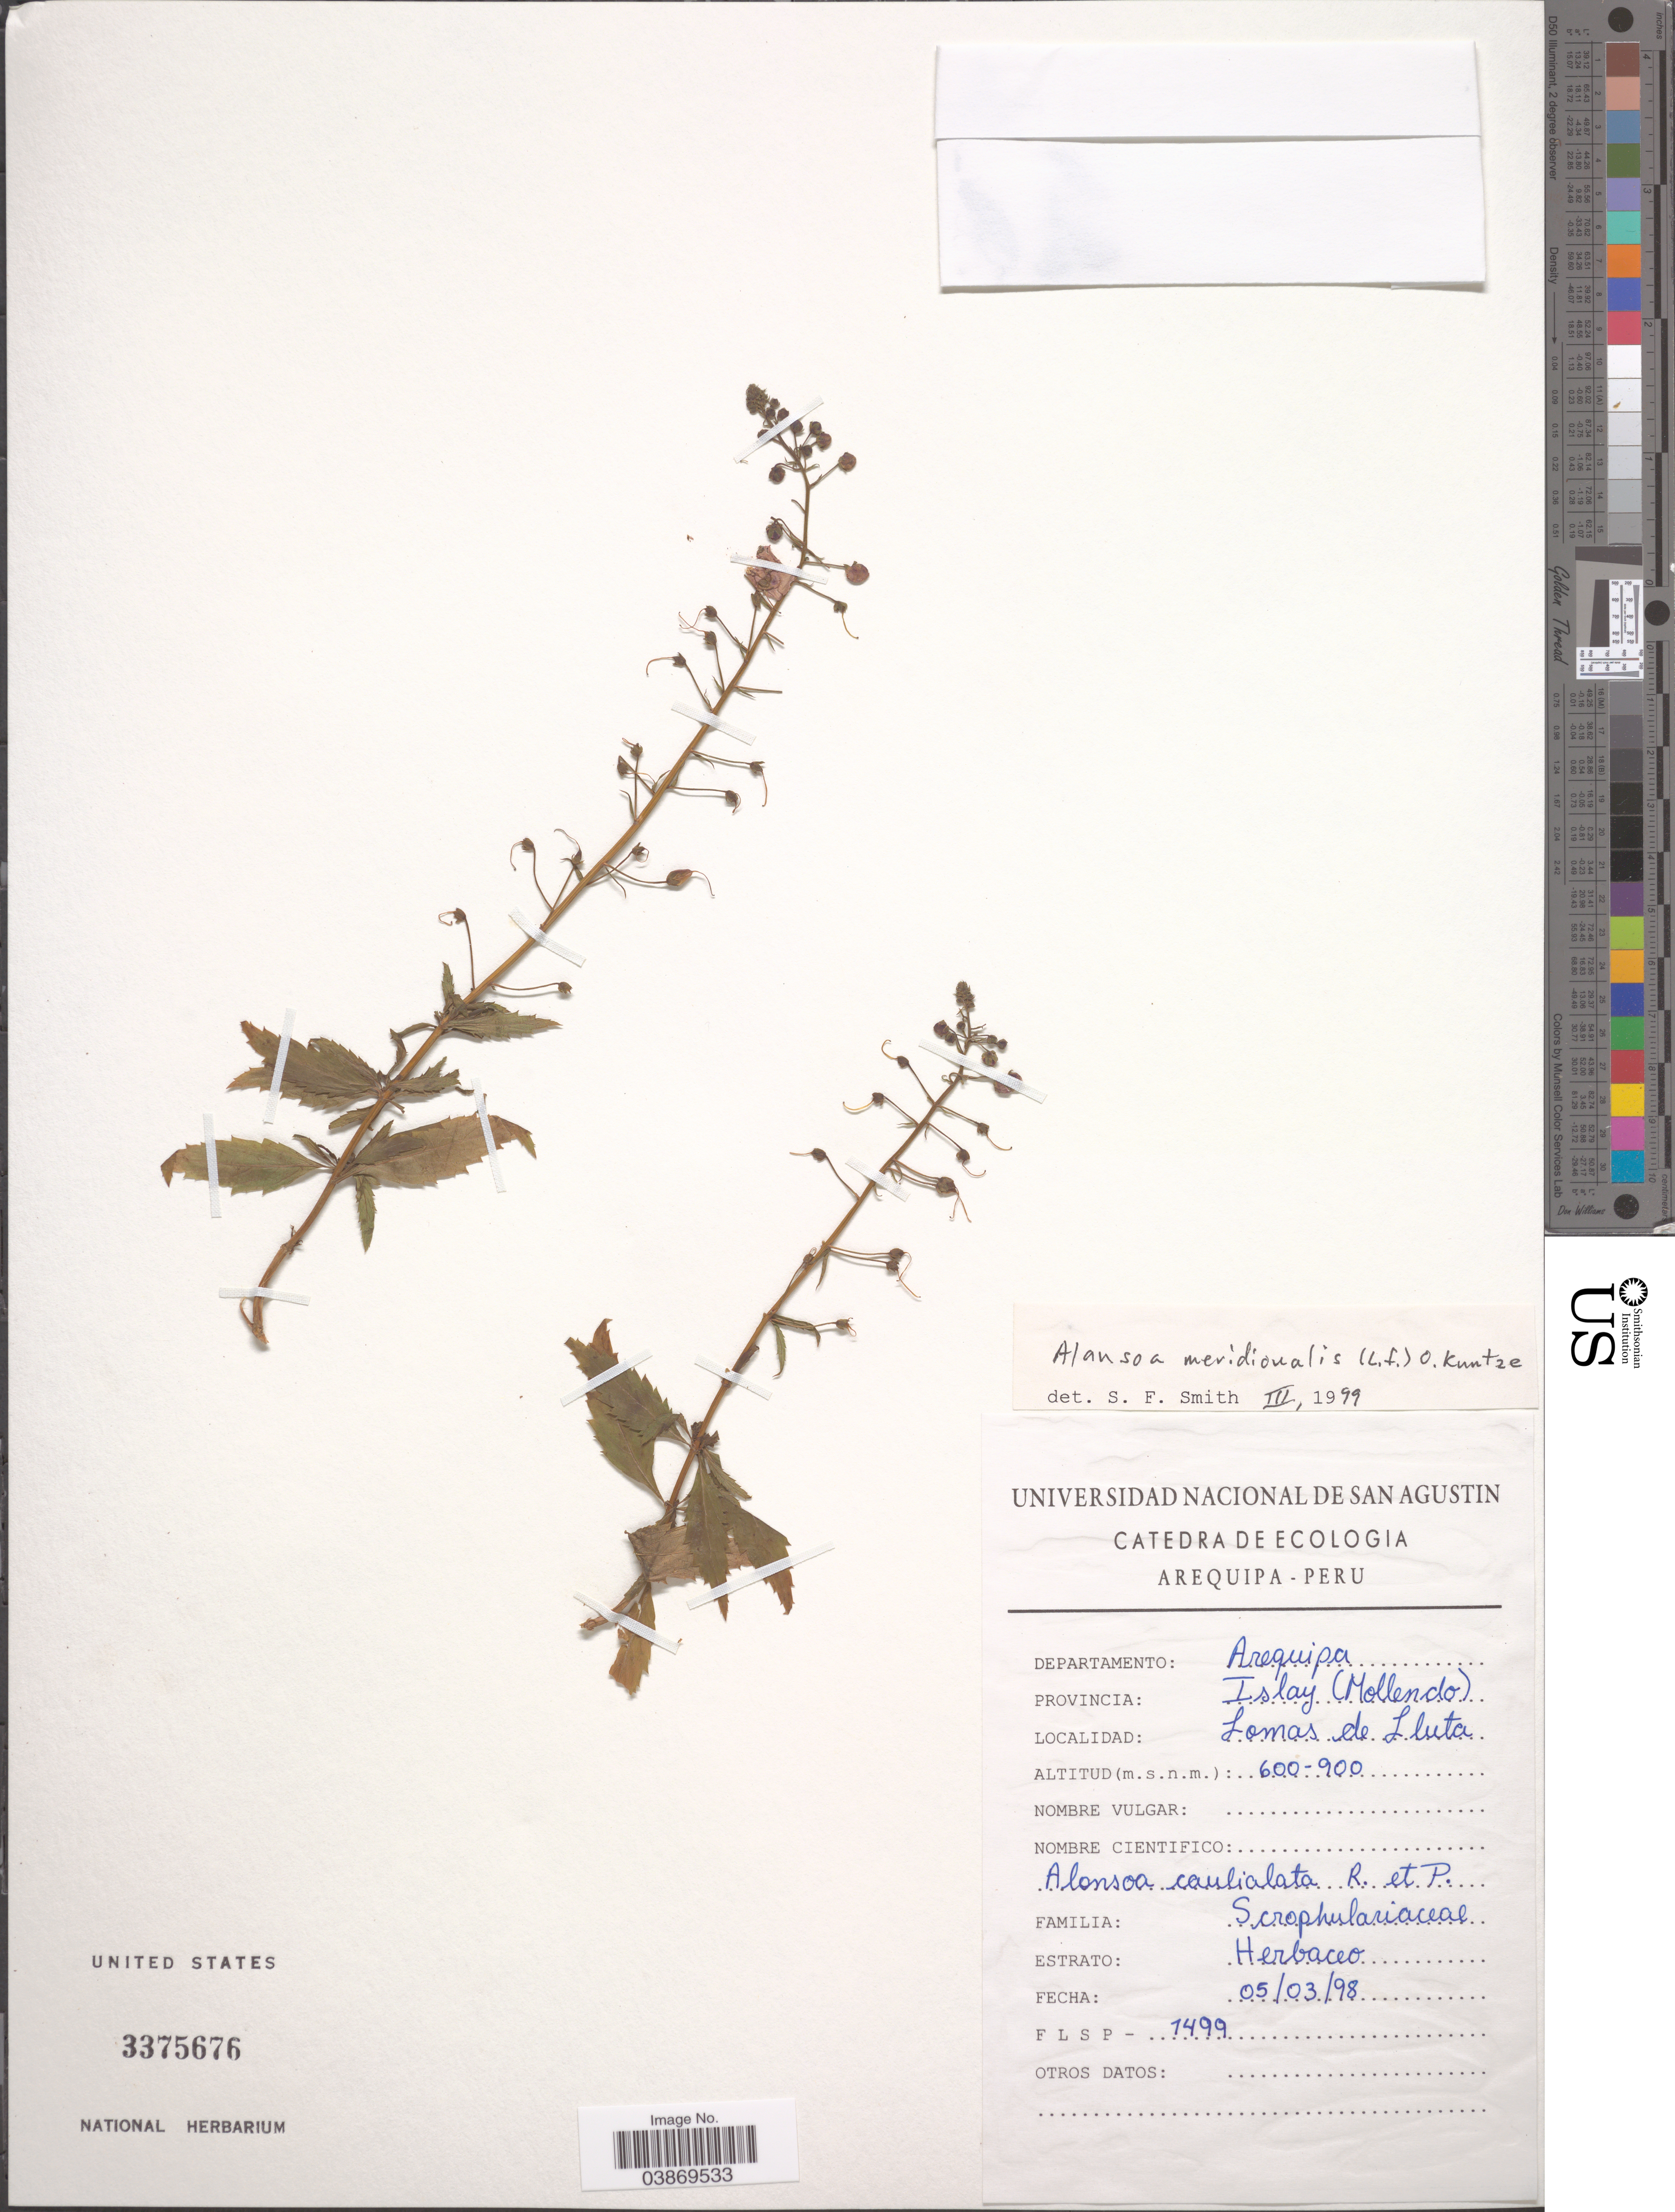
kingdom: Plantae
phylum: Tracheophyta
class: Magnoliopsida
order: Lamiales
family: Scrophulariaceae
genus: Alonsoa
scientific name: Alonsoa meridionalis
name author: (L. f.) Kuntze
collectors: F. L. S. P.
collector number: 1499*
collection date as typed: Transcribed d/m/y: 5/3/98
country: Peru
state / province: Arequipa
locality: Departamento: Arequipa. Provincia: Islay (Mollendo). Lomas de Lluta.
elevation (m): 600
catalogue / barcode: US 3375676